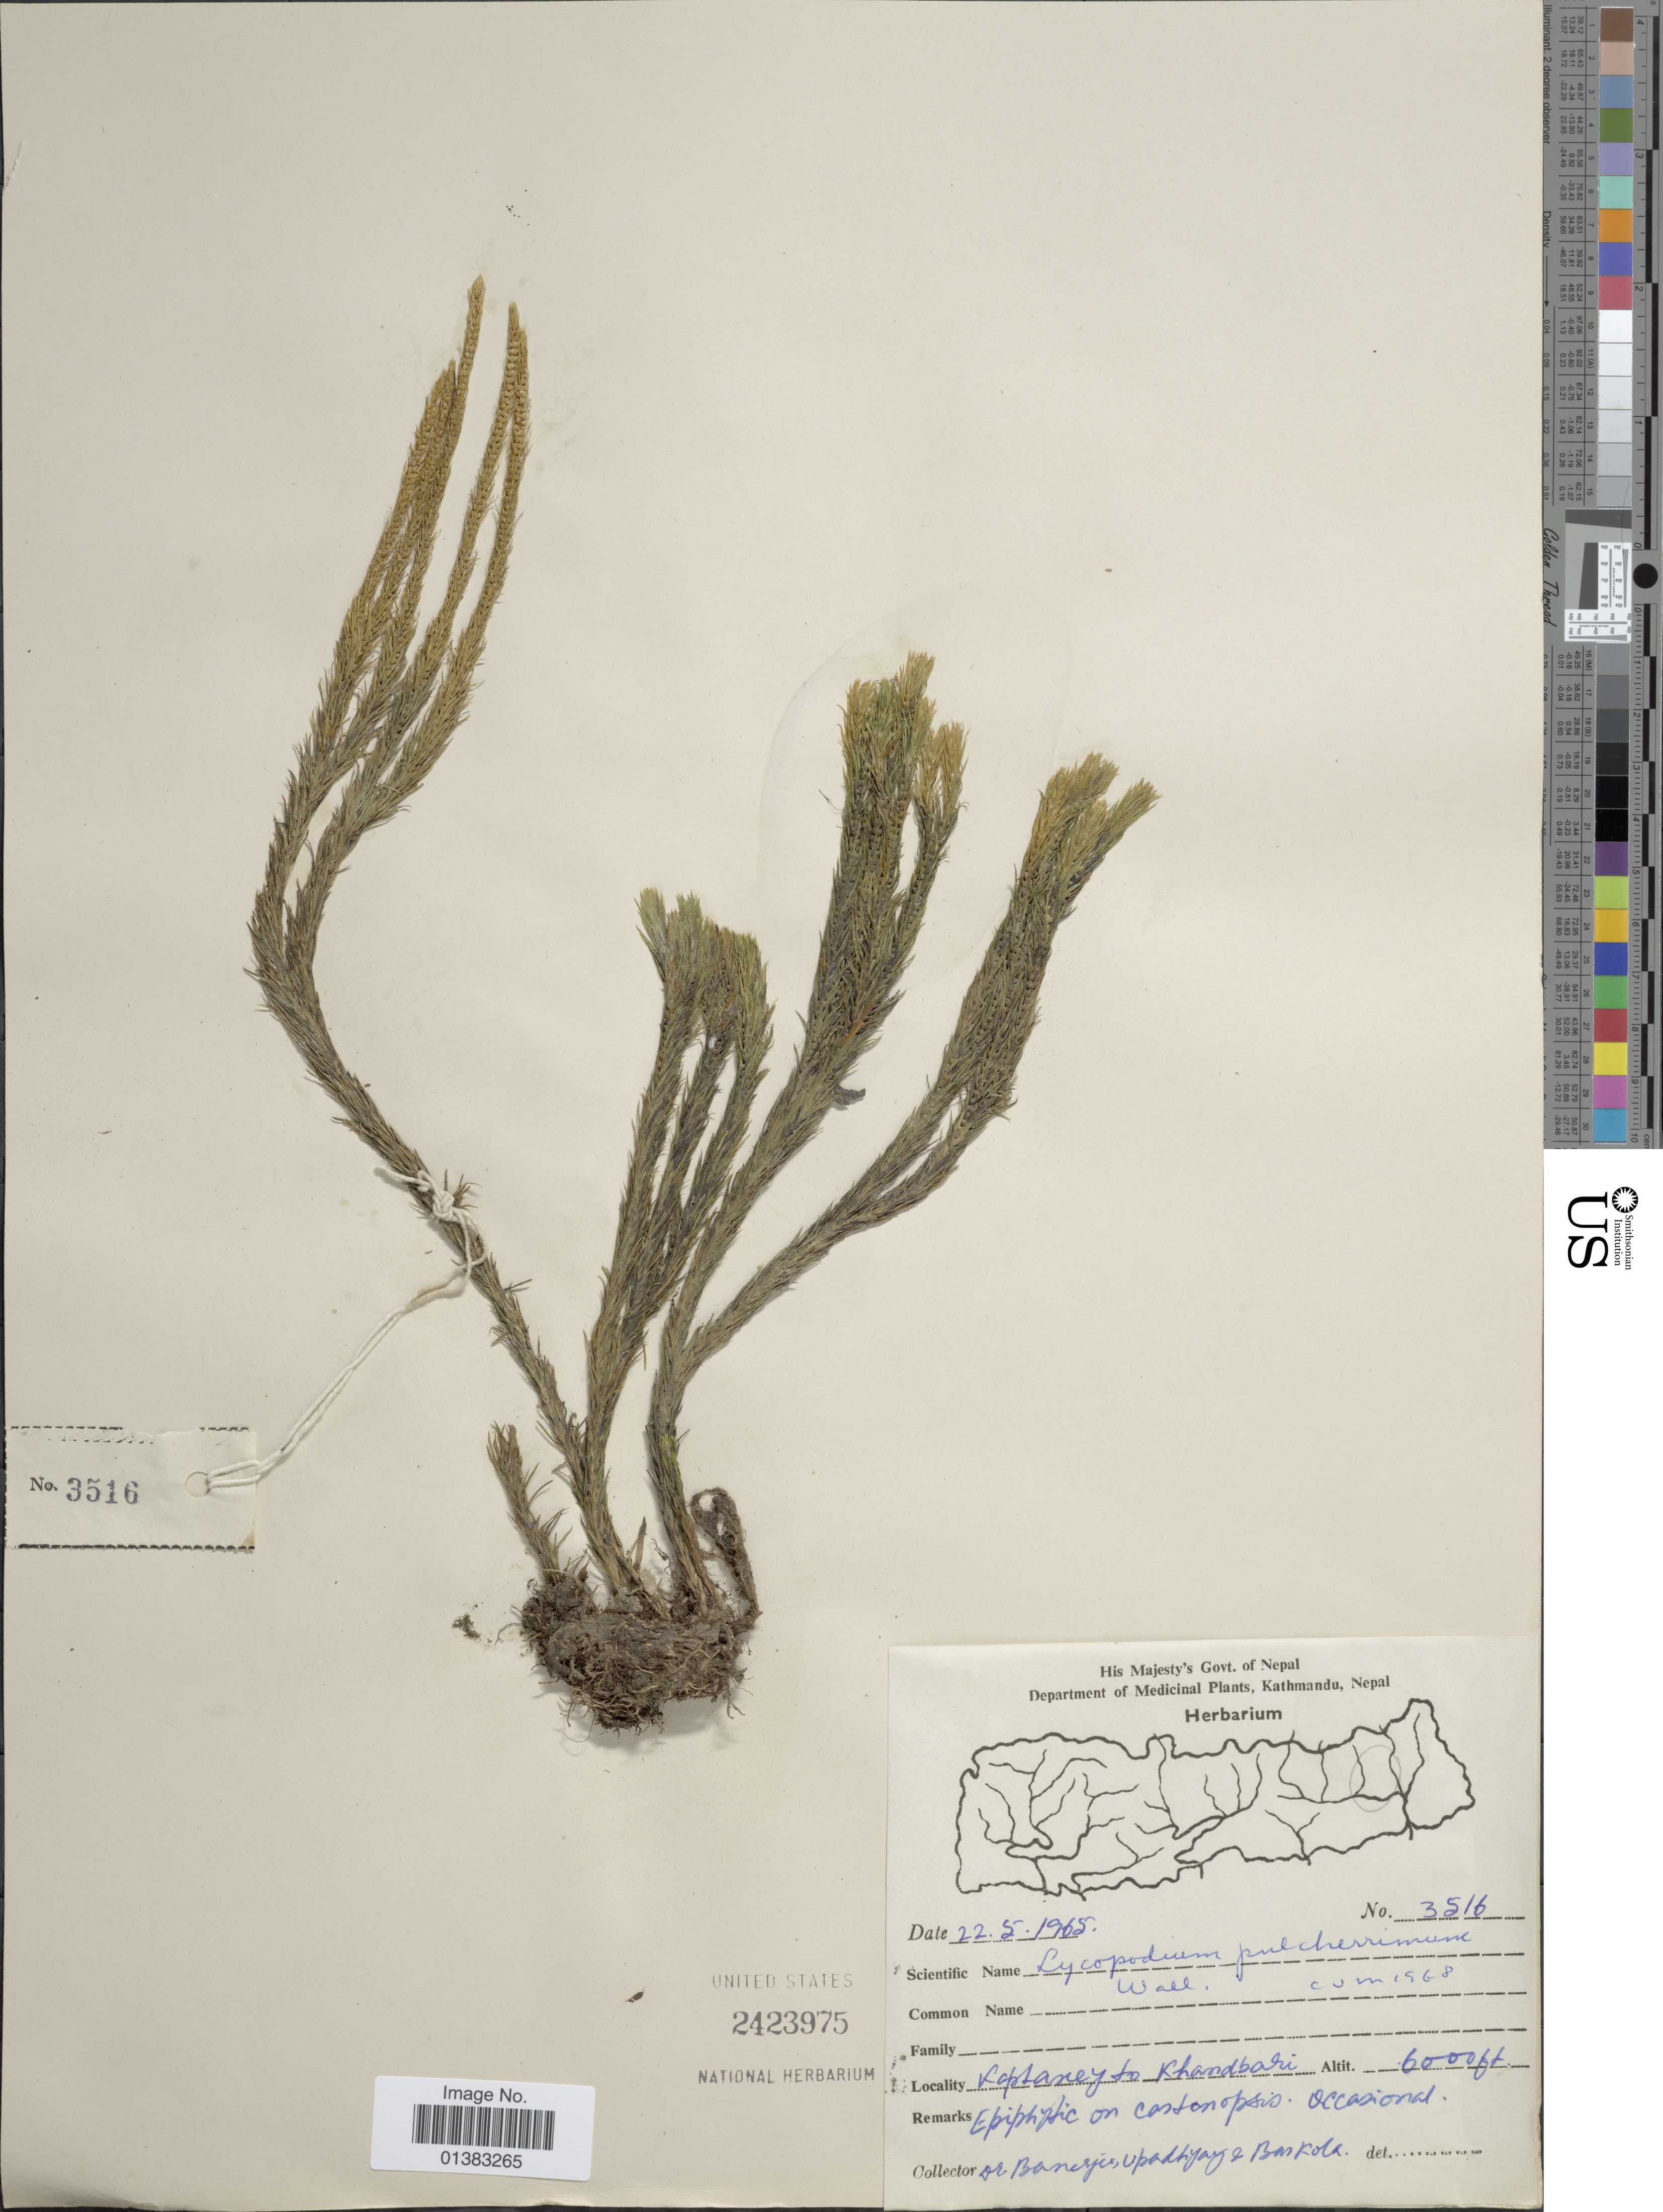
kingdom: Plantae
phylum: Tracheophyta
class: Lycopodiopsida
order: Lycopodiales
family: Lycopodiaceae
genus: Phlegmariurus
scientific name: Phlegmariurus pulcherrimus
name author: (Hook. & Grev.) Á. Löve & D. Löve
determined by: Field, A. R.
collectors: -. Banerjee, Upadhyay, -- & Baskola, --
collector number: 3516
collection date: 1965-05-22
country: Nepal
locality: Kaptarey to Khandbari [interpreted]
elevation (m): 1829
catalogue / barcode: US 2423975